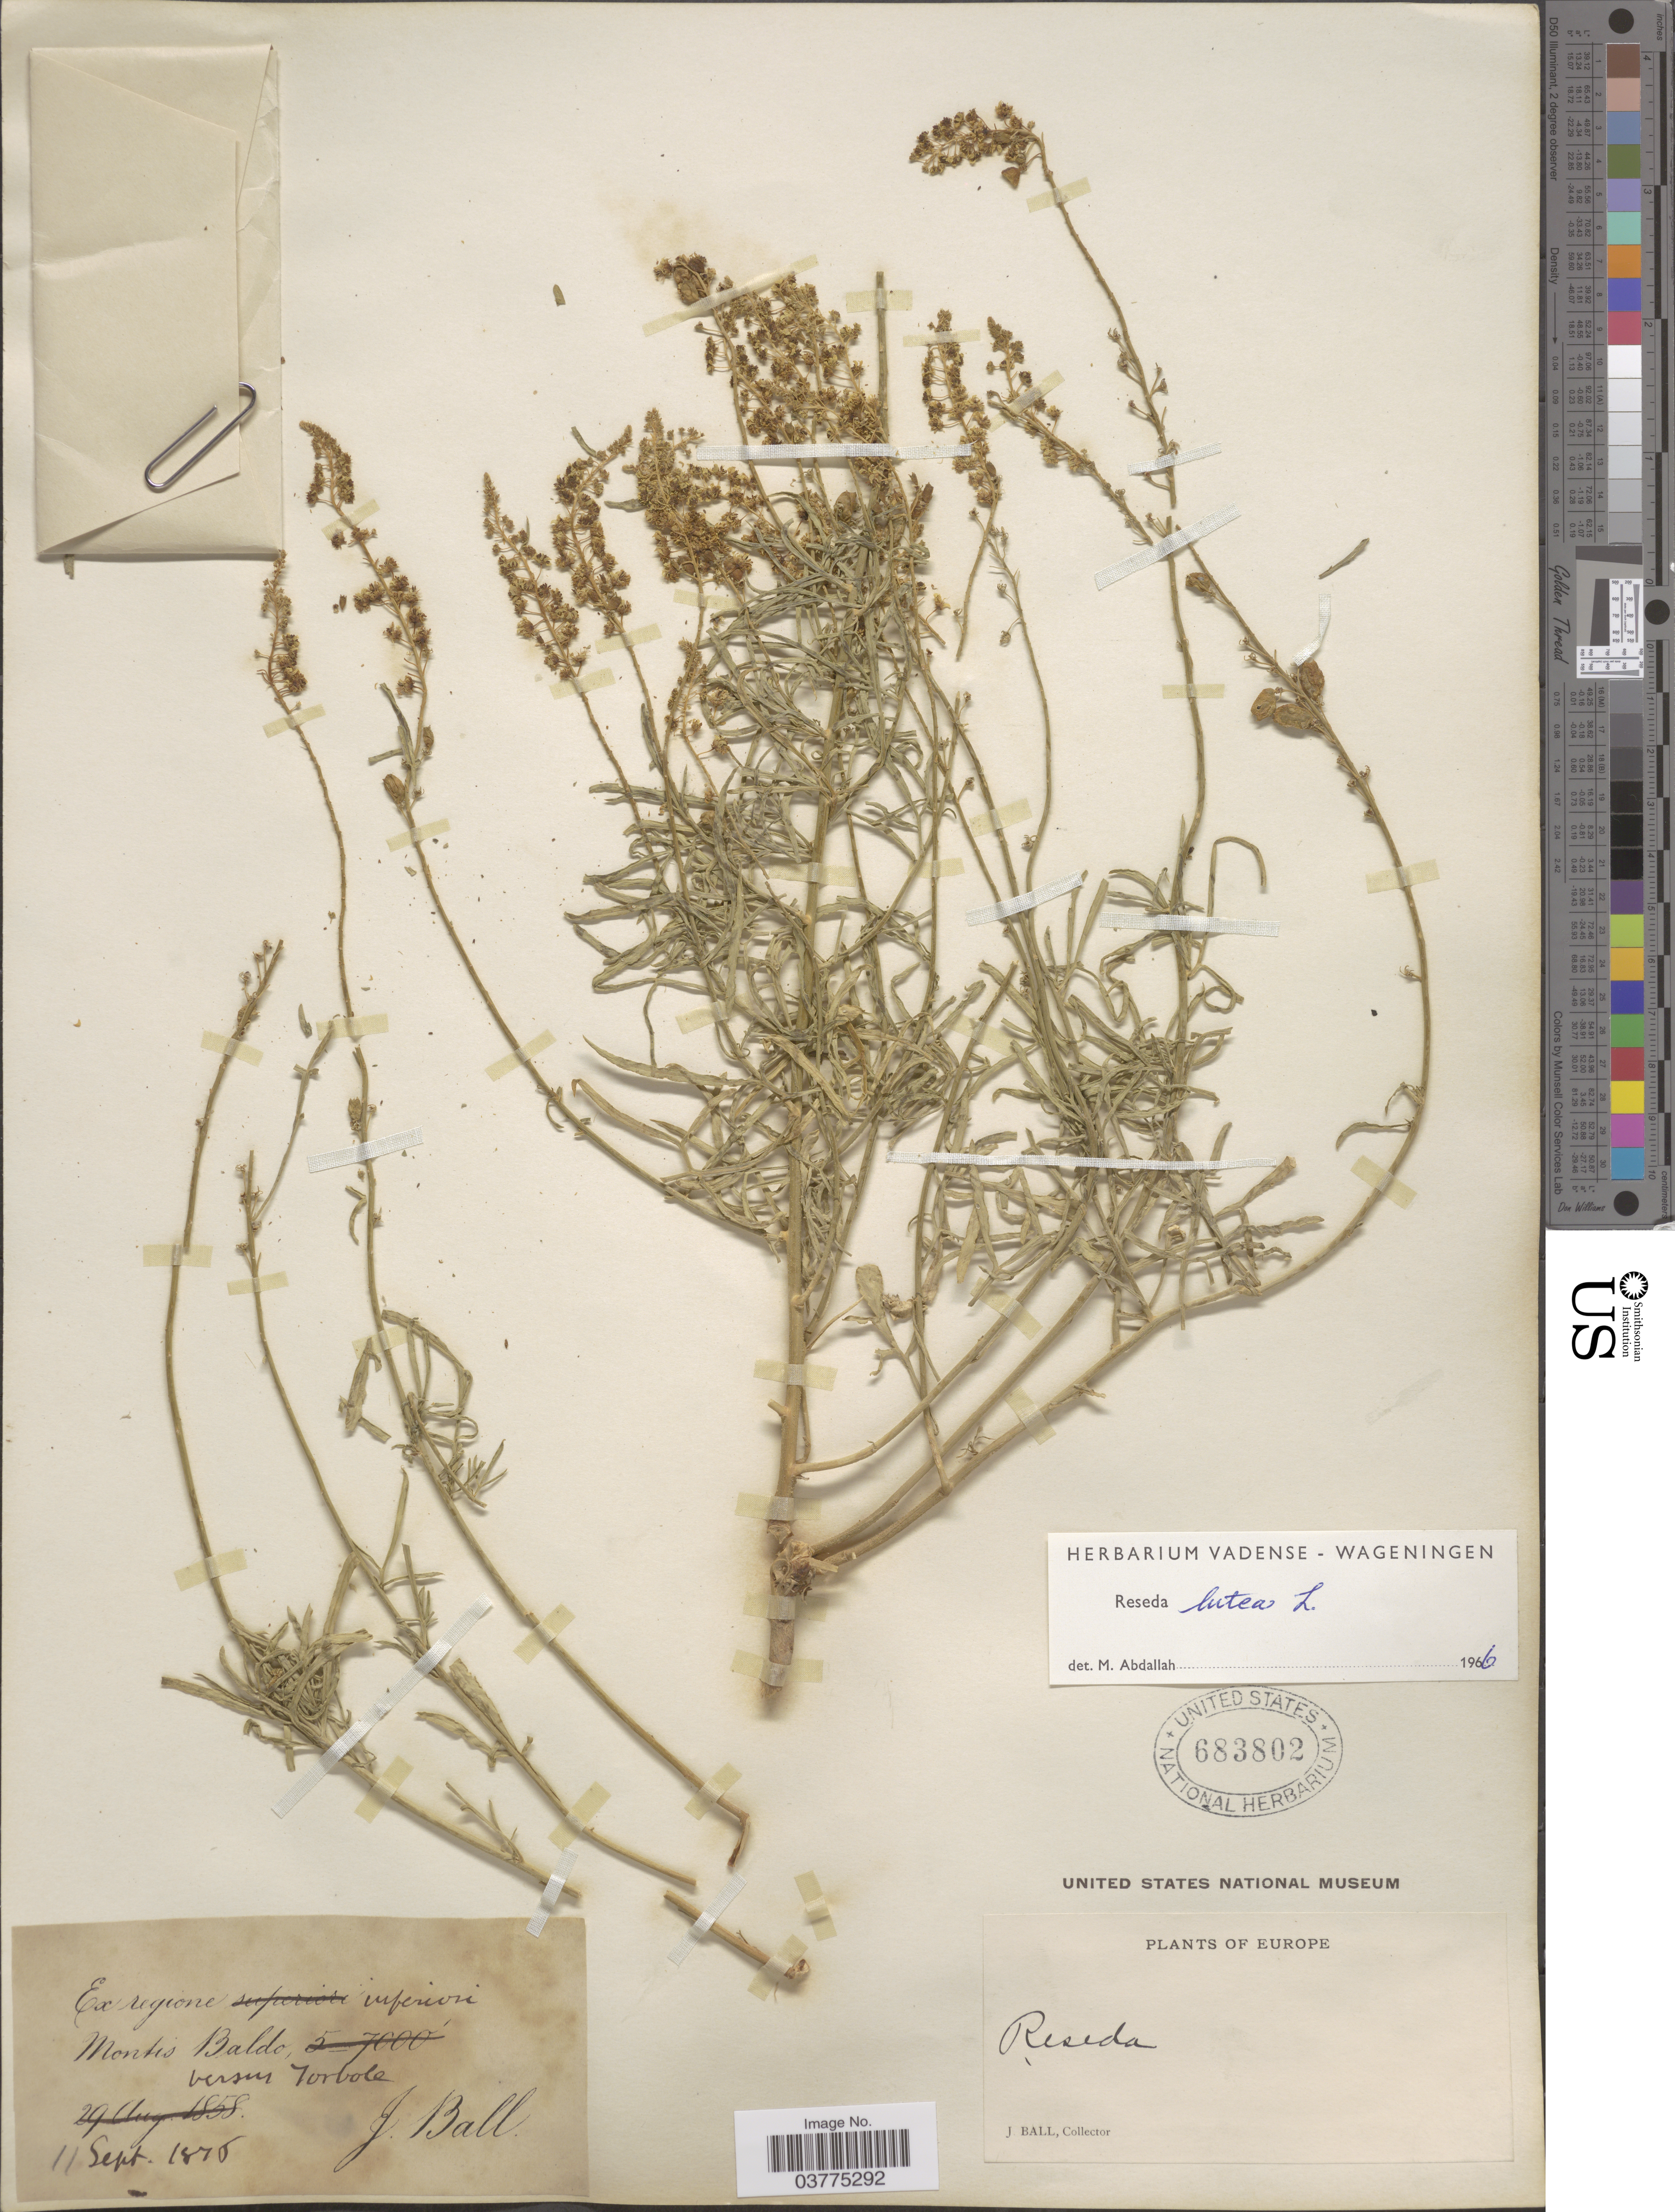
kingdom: Plantae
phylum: Tracheophyta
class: Magnoliopsida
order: Brassicales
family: Resedaceae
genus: Reseda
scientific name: Reseda lutea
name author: L.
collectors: J. Ball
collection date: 1875-09-11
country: Italy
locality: Ex regione inferiori Montis Baldo, versus Torbole. Europe.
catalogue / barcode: US 683802